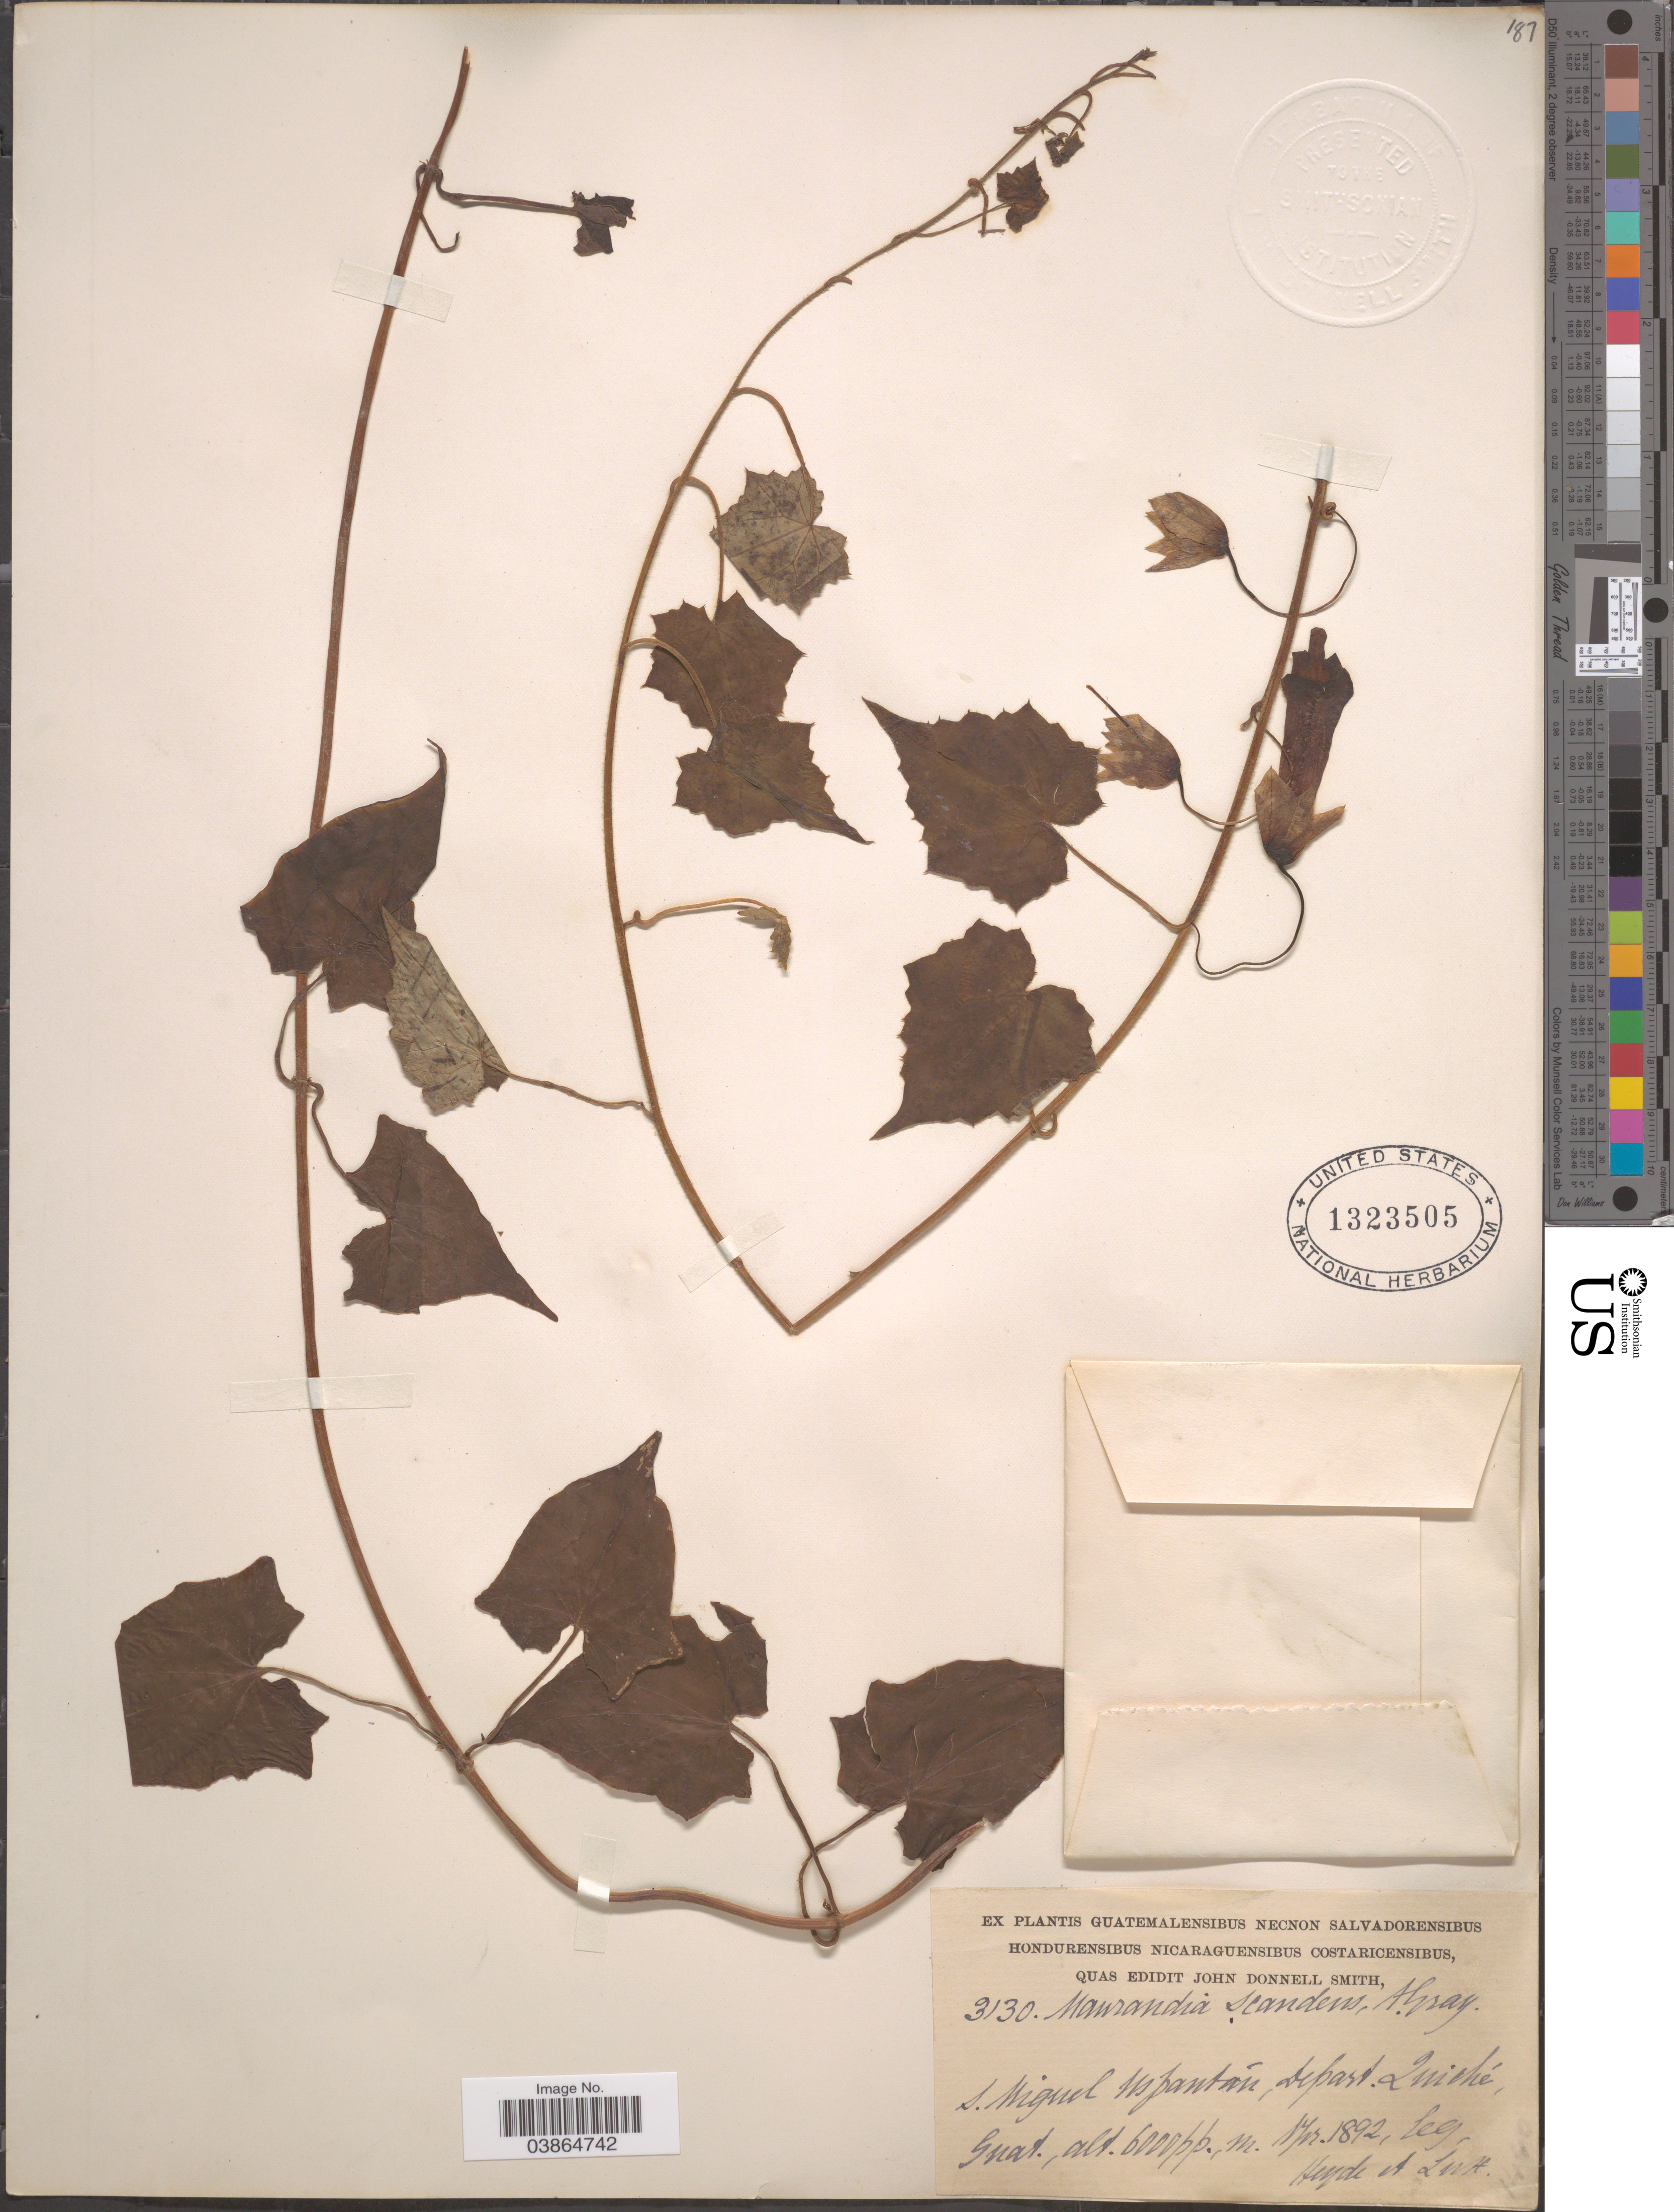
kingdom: Plantae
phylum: Tracheophyta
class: Magnoliopsida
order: Lamiales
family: Plantaginaceae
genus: Maurandya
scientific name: Maurandya scandens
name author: (Cav.) Pers.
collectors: Heyde & Lux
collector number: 3130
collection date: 1892-04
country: Guatemala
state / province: El Quiche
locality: S. Miguel Uspantán, Depart. Quiché, Guat.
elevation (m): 1829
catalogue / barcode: US 1323505